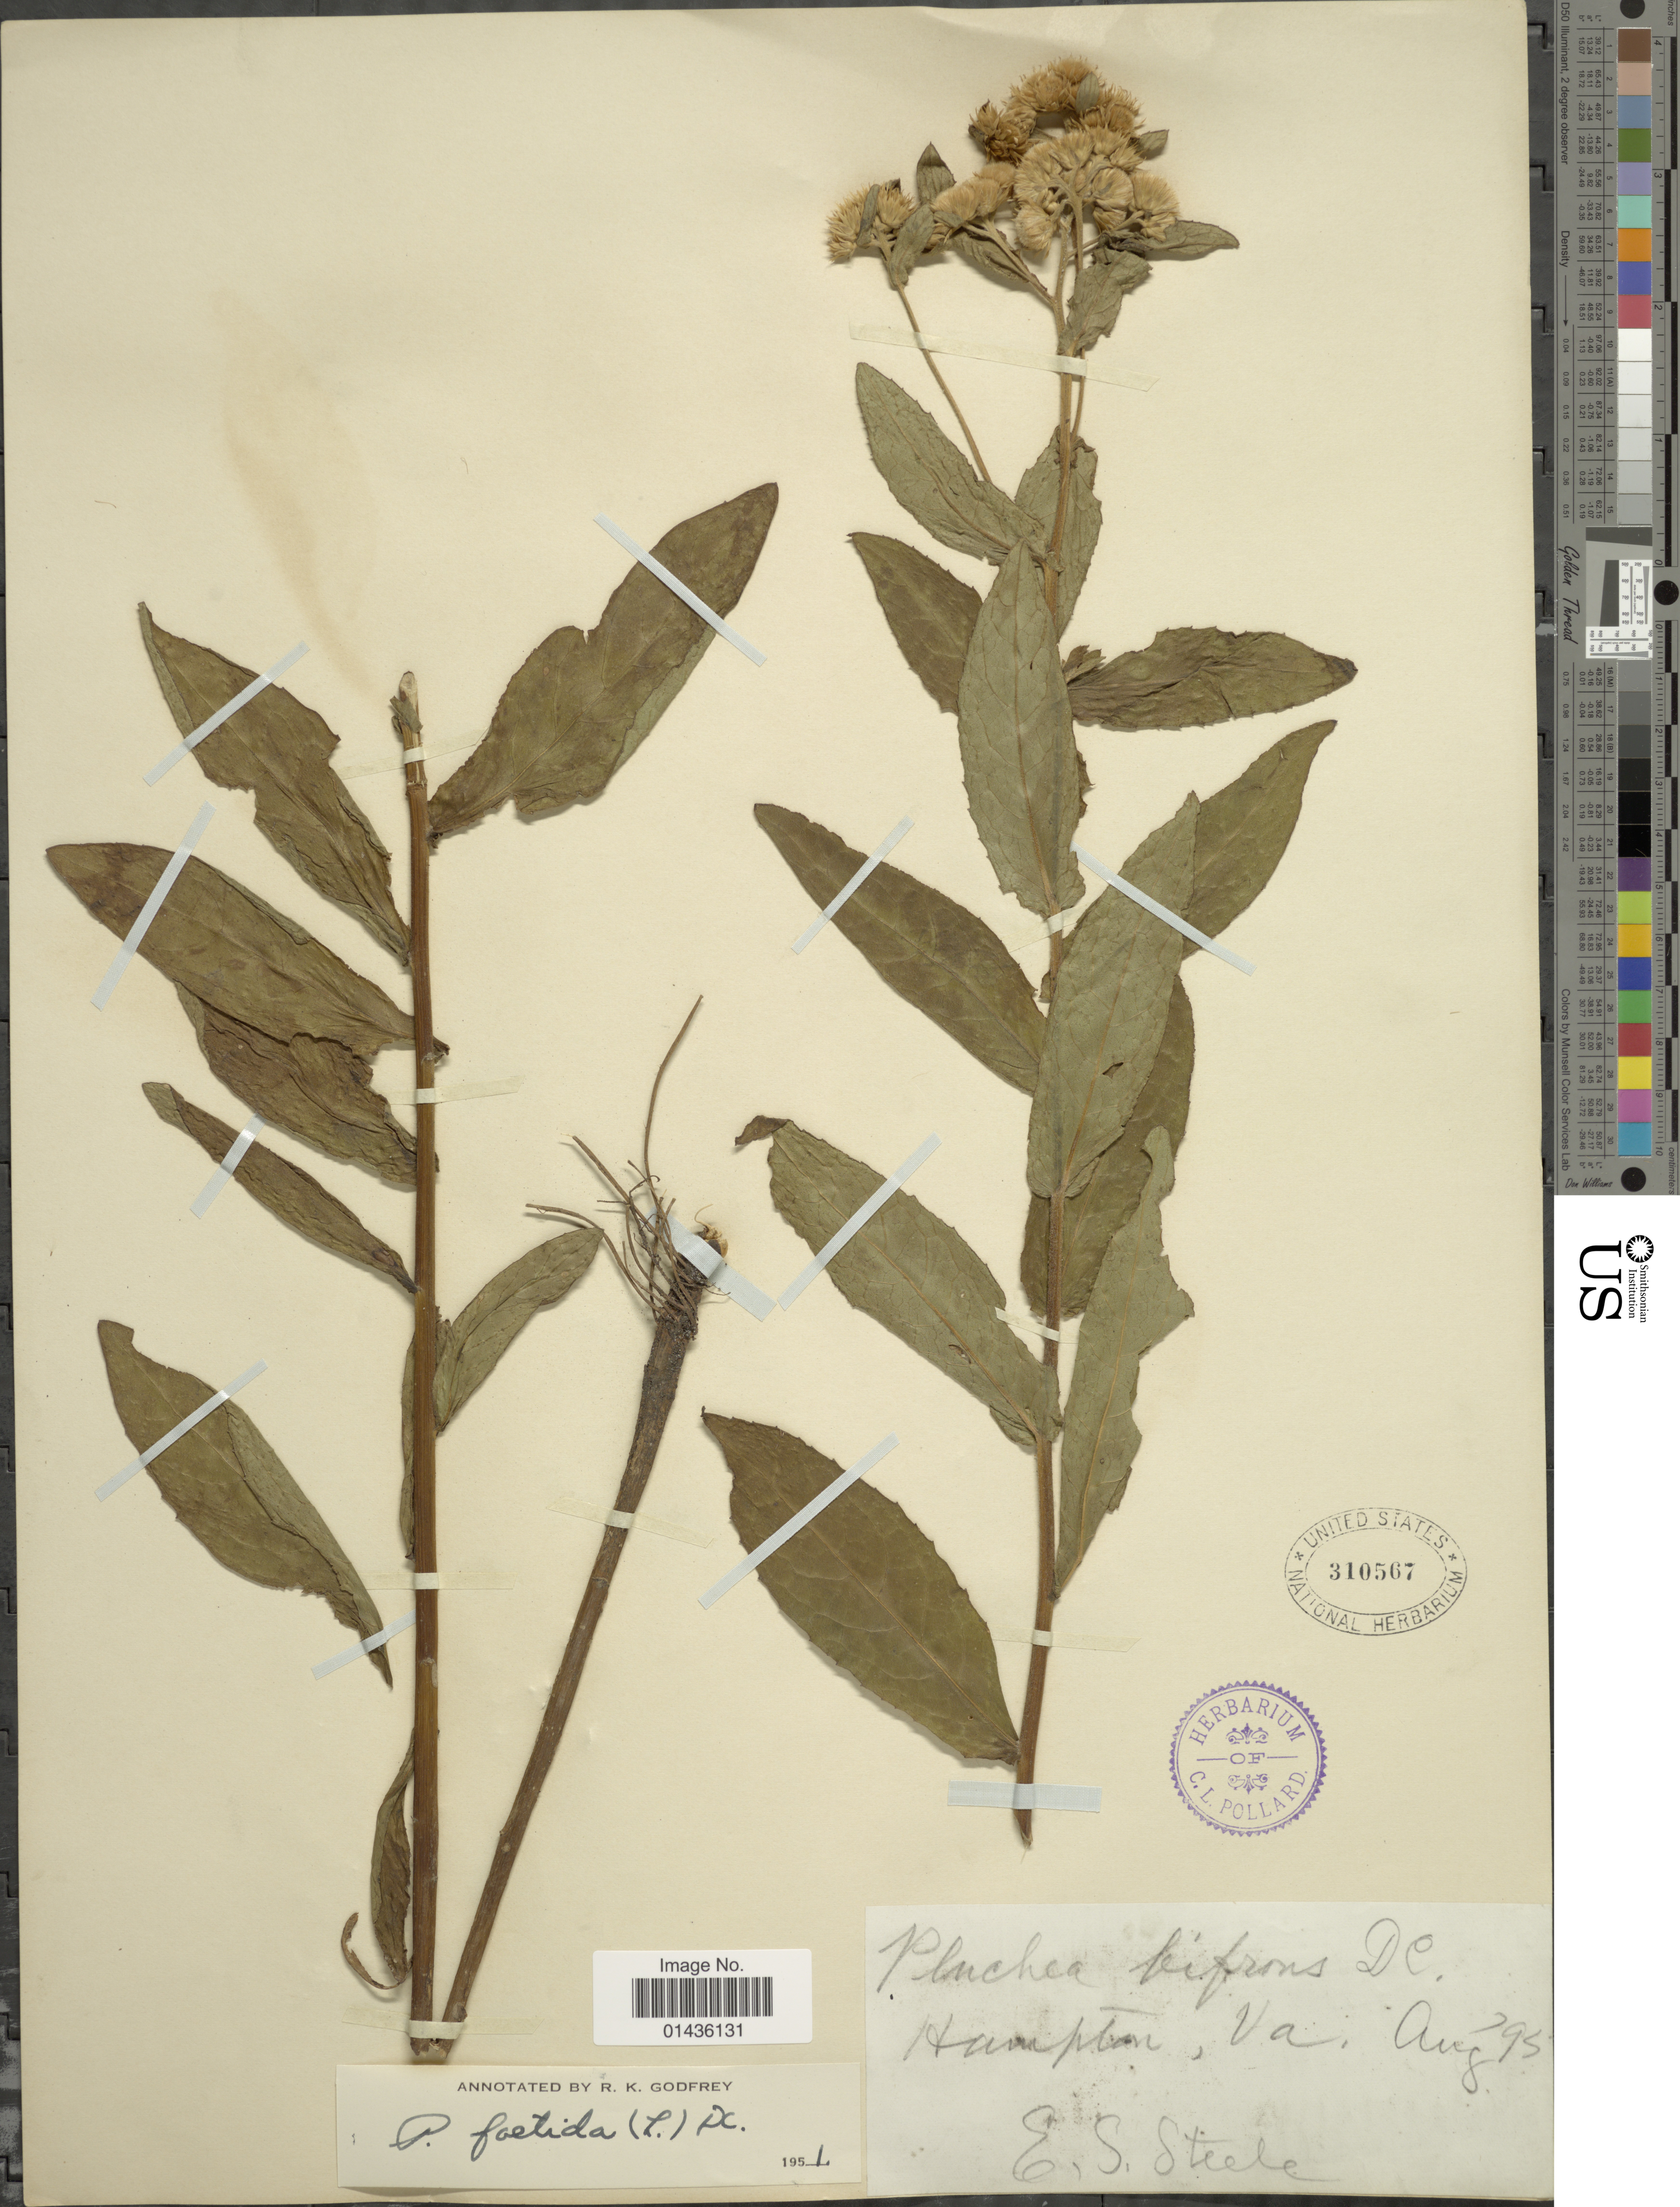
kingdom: Plantae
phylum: Tracheophyta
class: Magnoliopsida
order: Asterales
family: Asteraceae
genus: Pluchea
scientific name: Pluchea foetida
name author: (L.) DC.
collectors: E. Steele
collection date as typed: Transcribed d/m/y: /8/95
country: United States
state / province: Virginia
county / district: City of Hampton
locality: Hampton, Va.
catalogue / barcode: US 310567